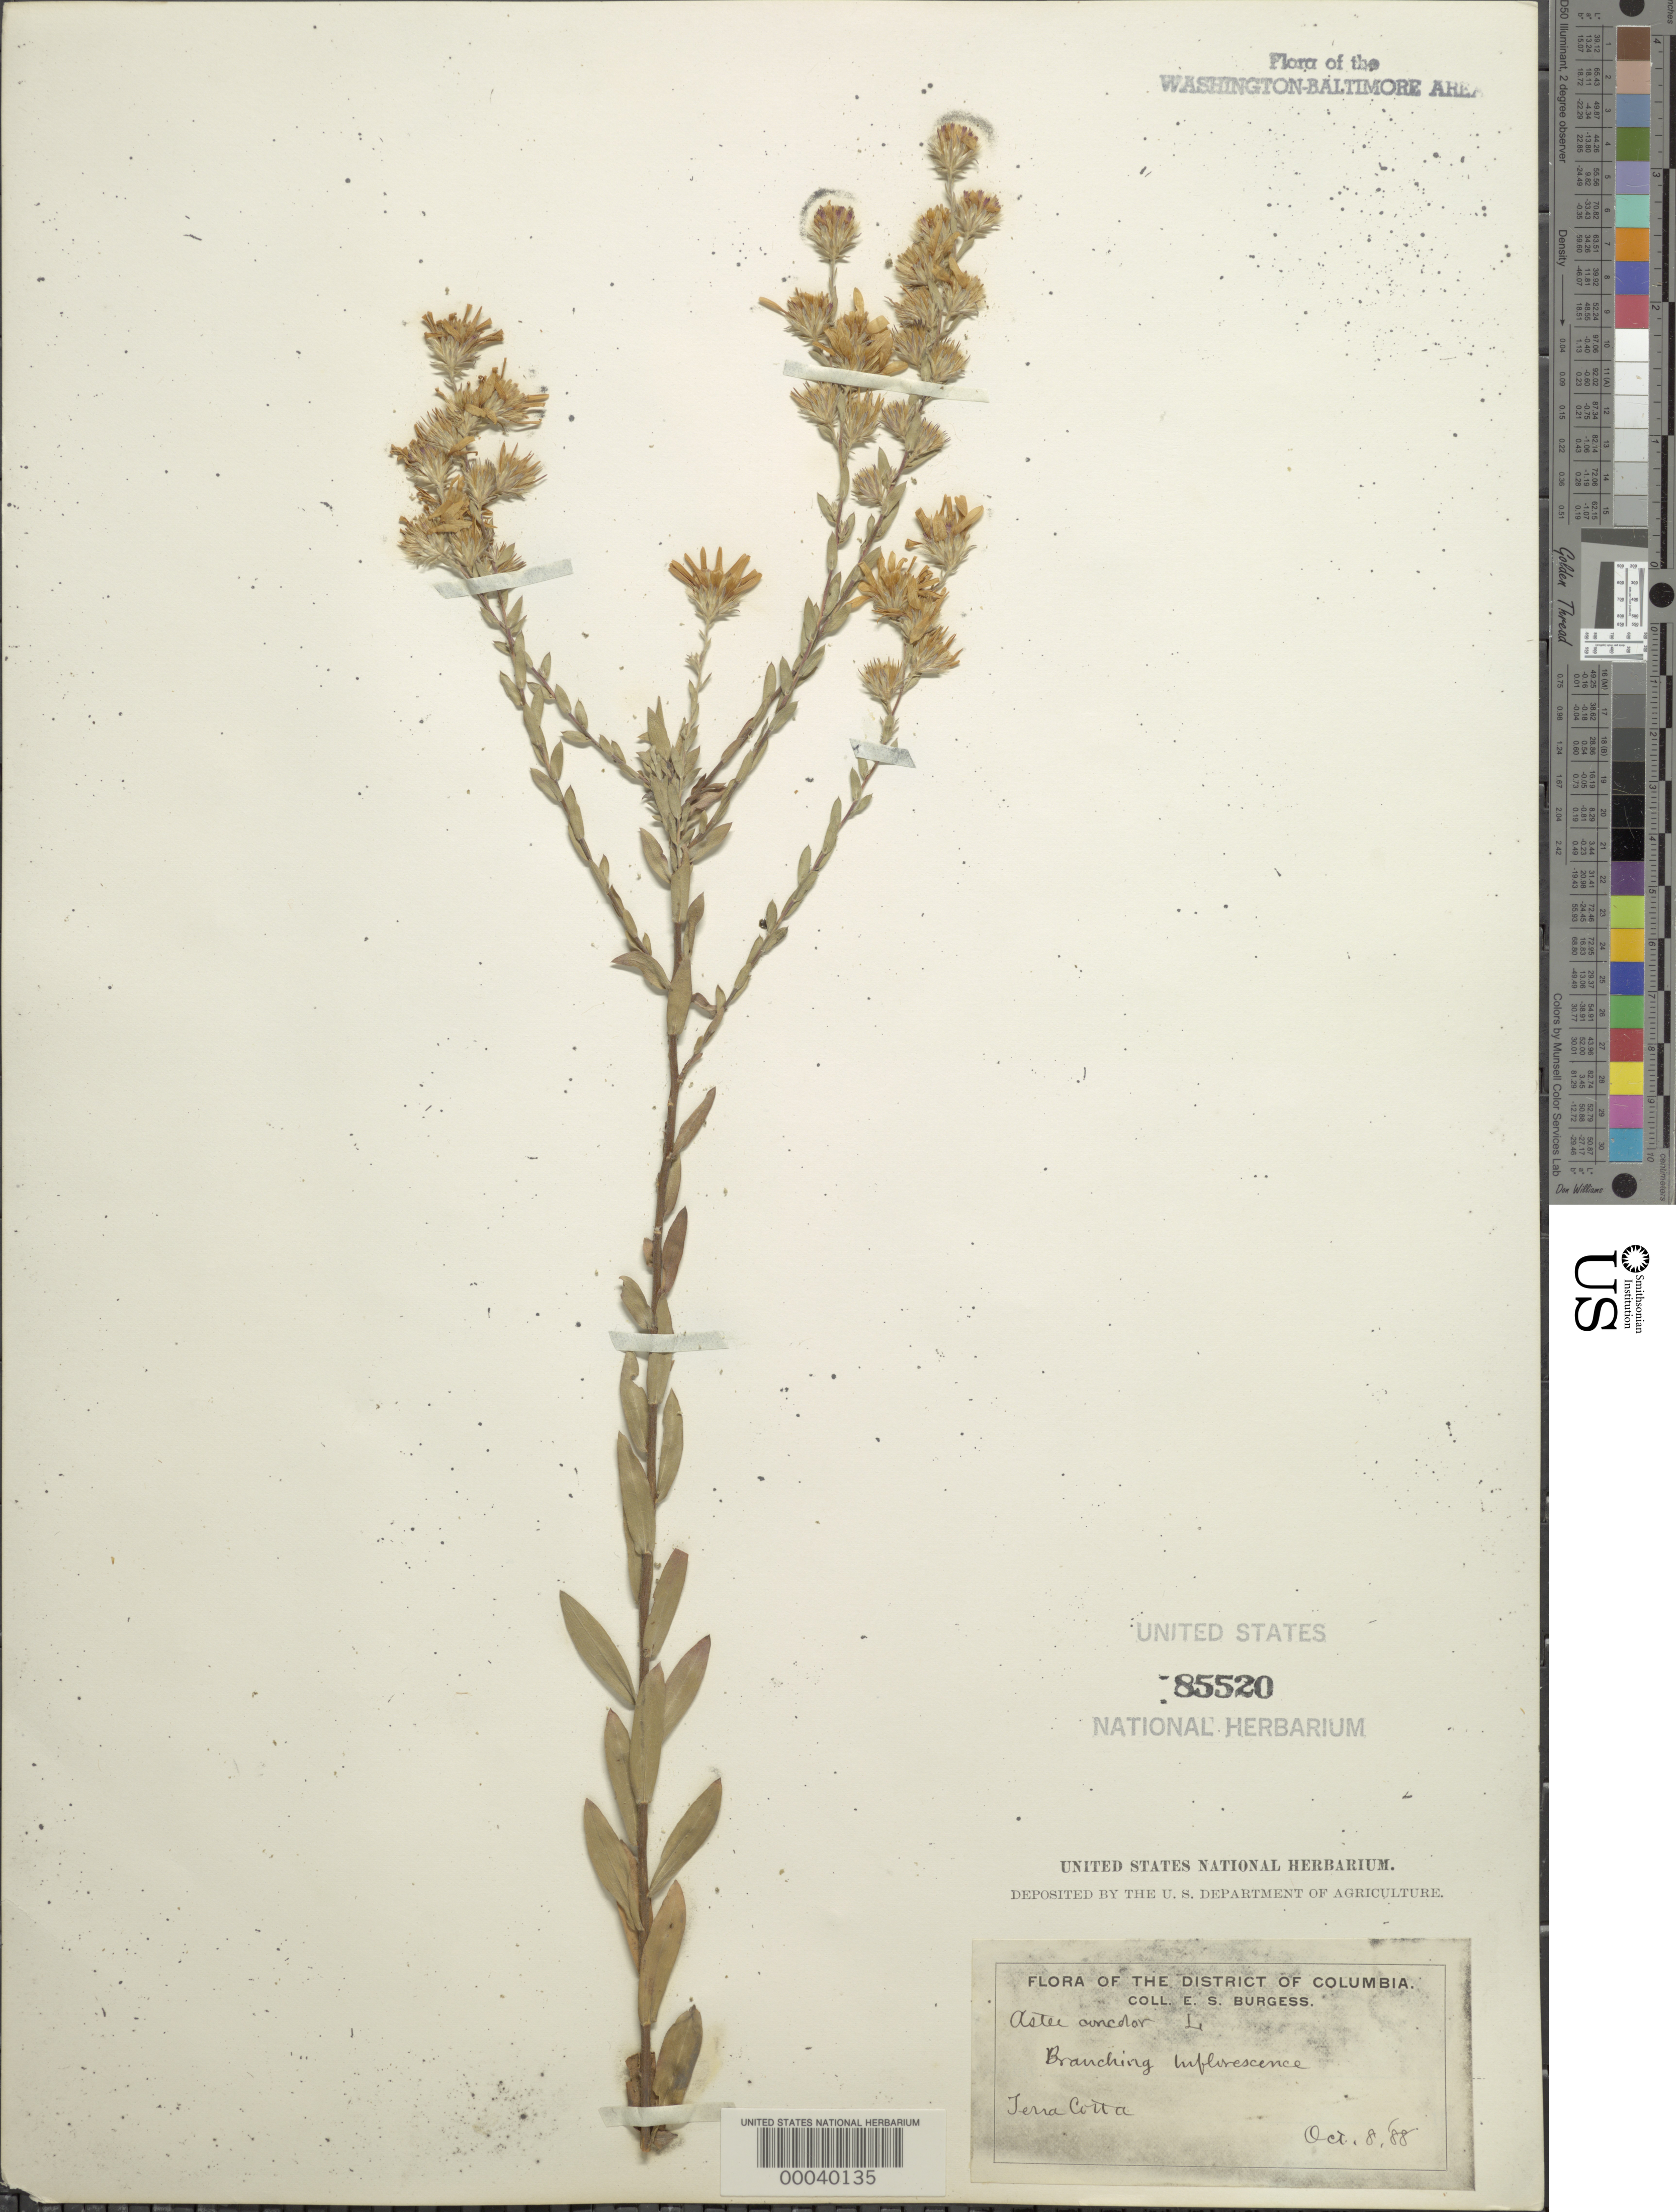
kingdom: Plantae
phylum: Tracheophyta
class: Magnoliopsida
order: Asterales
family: Asteraceae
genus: Symphyotrichum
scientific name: Symphyotrichum concolor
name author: (L.) G.L. Nesom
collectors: E. Burgess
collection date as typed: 08 Oct 1888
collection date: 1888-10-08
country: United States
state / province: District of Columbia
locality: Terra Cotta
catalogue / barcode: US 85520